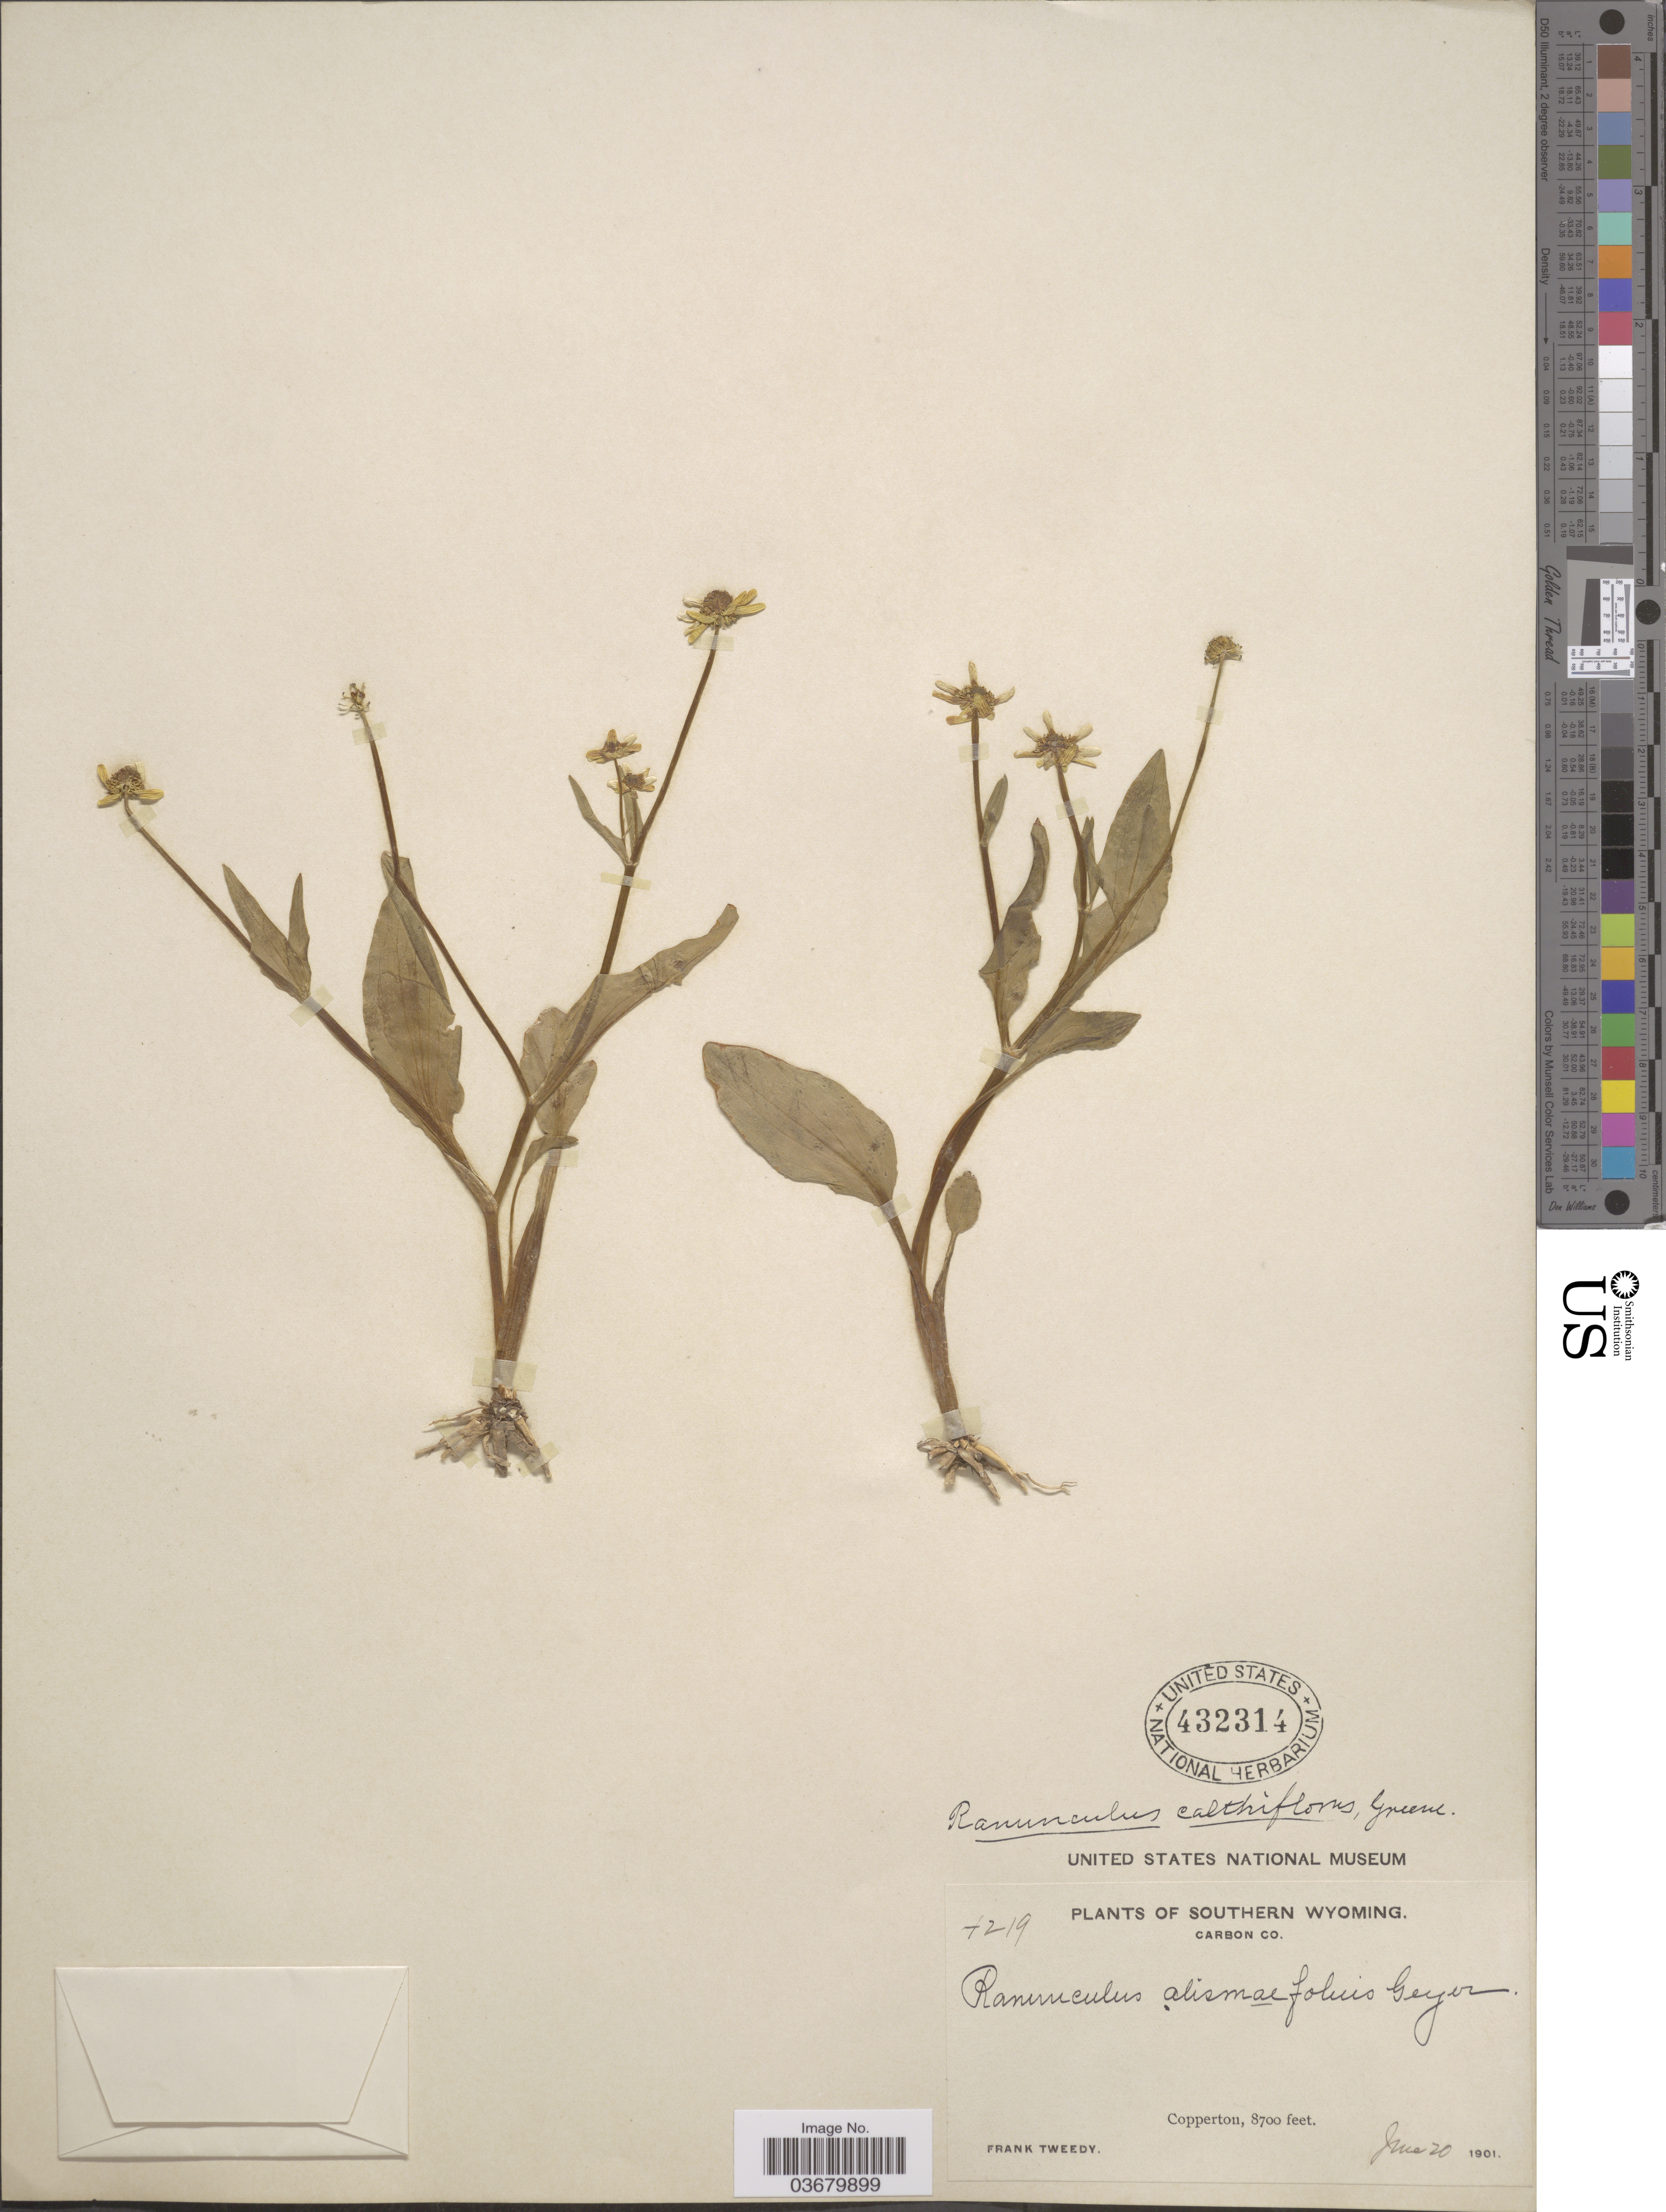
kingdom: Plantae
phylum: Tracheophyta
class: Magnoliopsida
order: Ranunculales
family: Ranunculaceae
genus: Ranunculus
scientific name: Ranunculus alismifolius var. montanus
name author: S. Watson in C. King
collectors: F. Tweedy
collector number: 4219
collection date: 1901-06-20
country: United States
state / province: Wyoming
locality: Southern Wyoming. Carbon Co. Copperton.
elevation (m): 2652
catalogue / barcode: US 432314